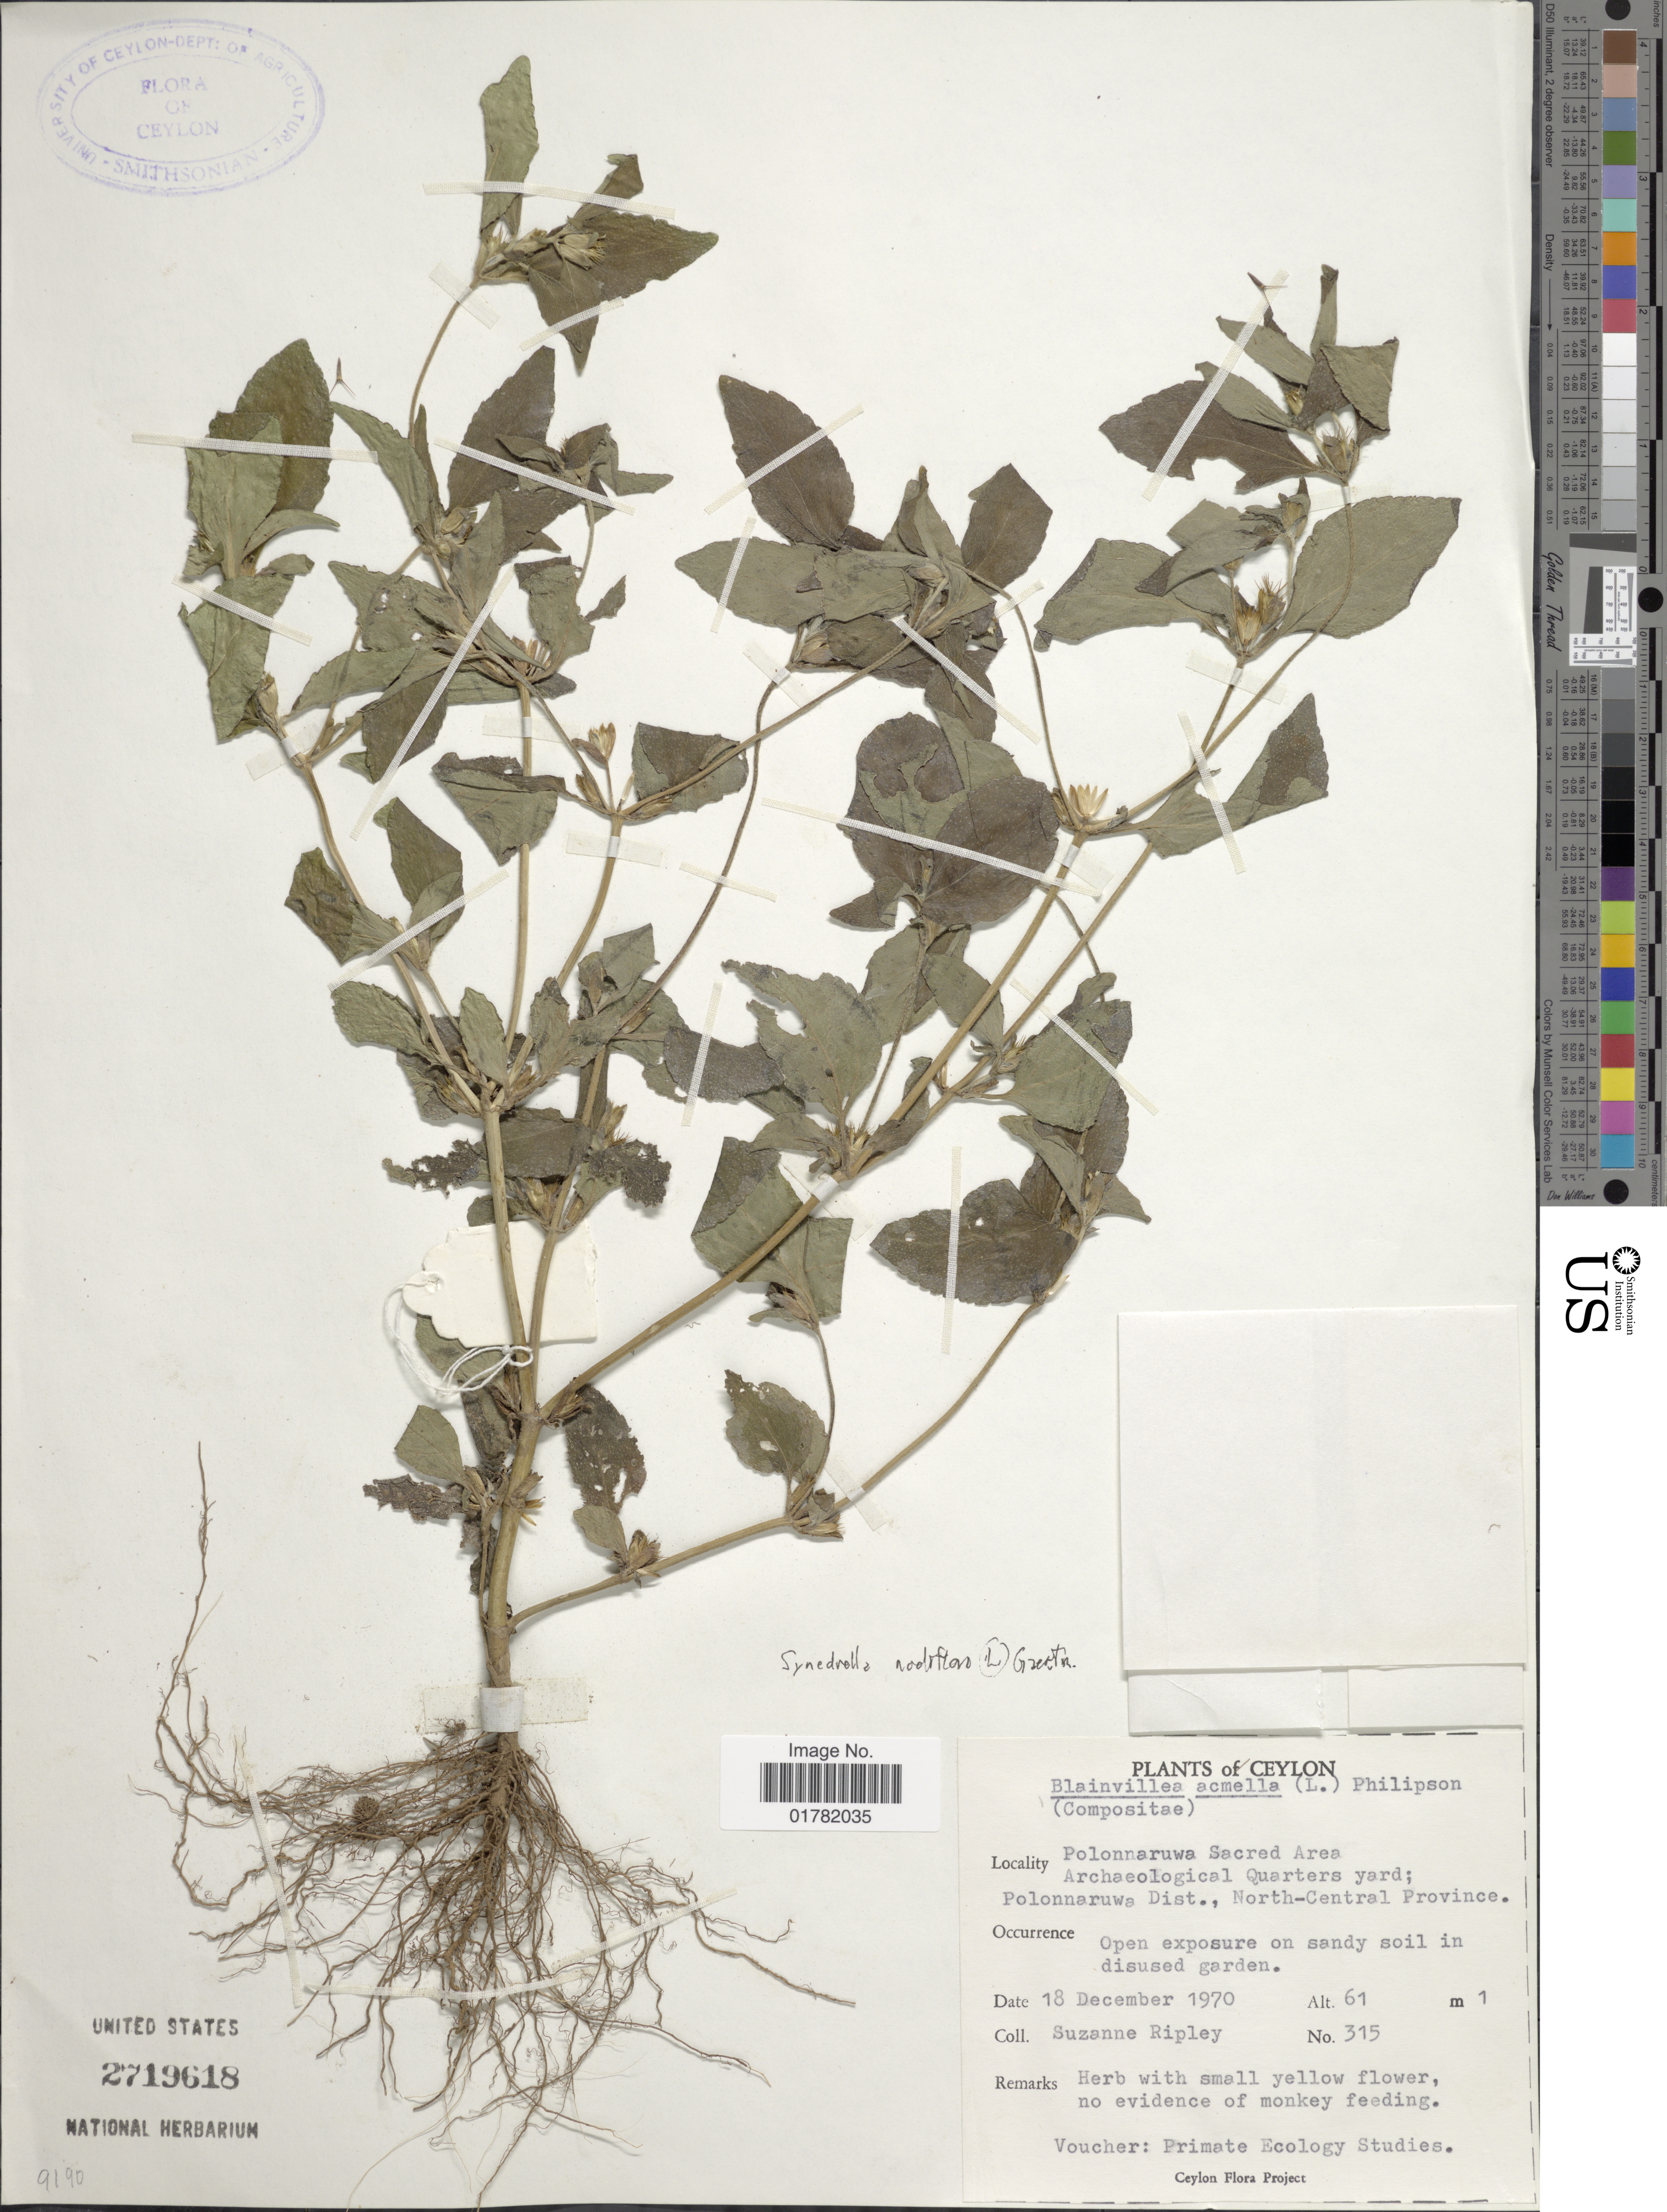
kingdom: Plantae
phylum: Tracheophyta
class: Magnoliopsida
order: Asterales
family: Asteraceae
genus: Synedrella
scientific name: Synedrella nodiflora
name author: (L.) Gaertn.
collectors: S. Ripley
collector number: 315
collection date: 1970-12-18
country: Sri Lanka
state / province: North Central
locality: Ceylon, Polonnaruwa Sacred Area Archaecological Quarters yard; Polonnaruwa Dist., North-Central Province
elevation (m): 61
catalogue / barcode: US 2719618